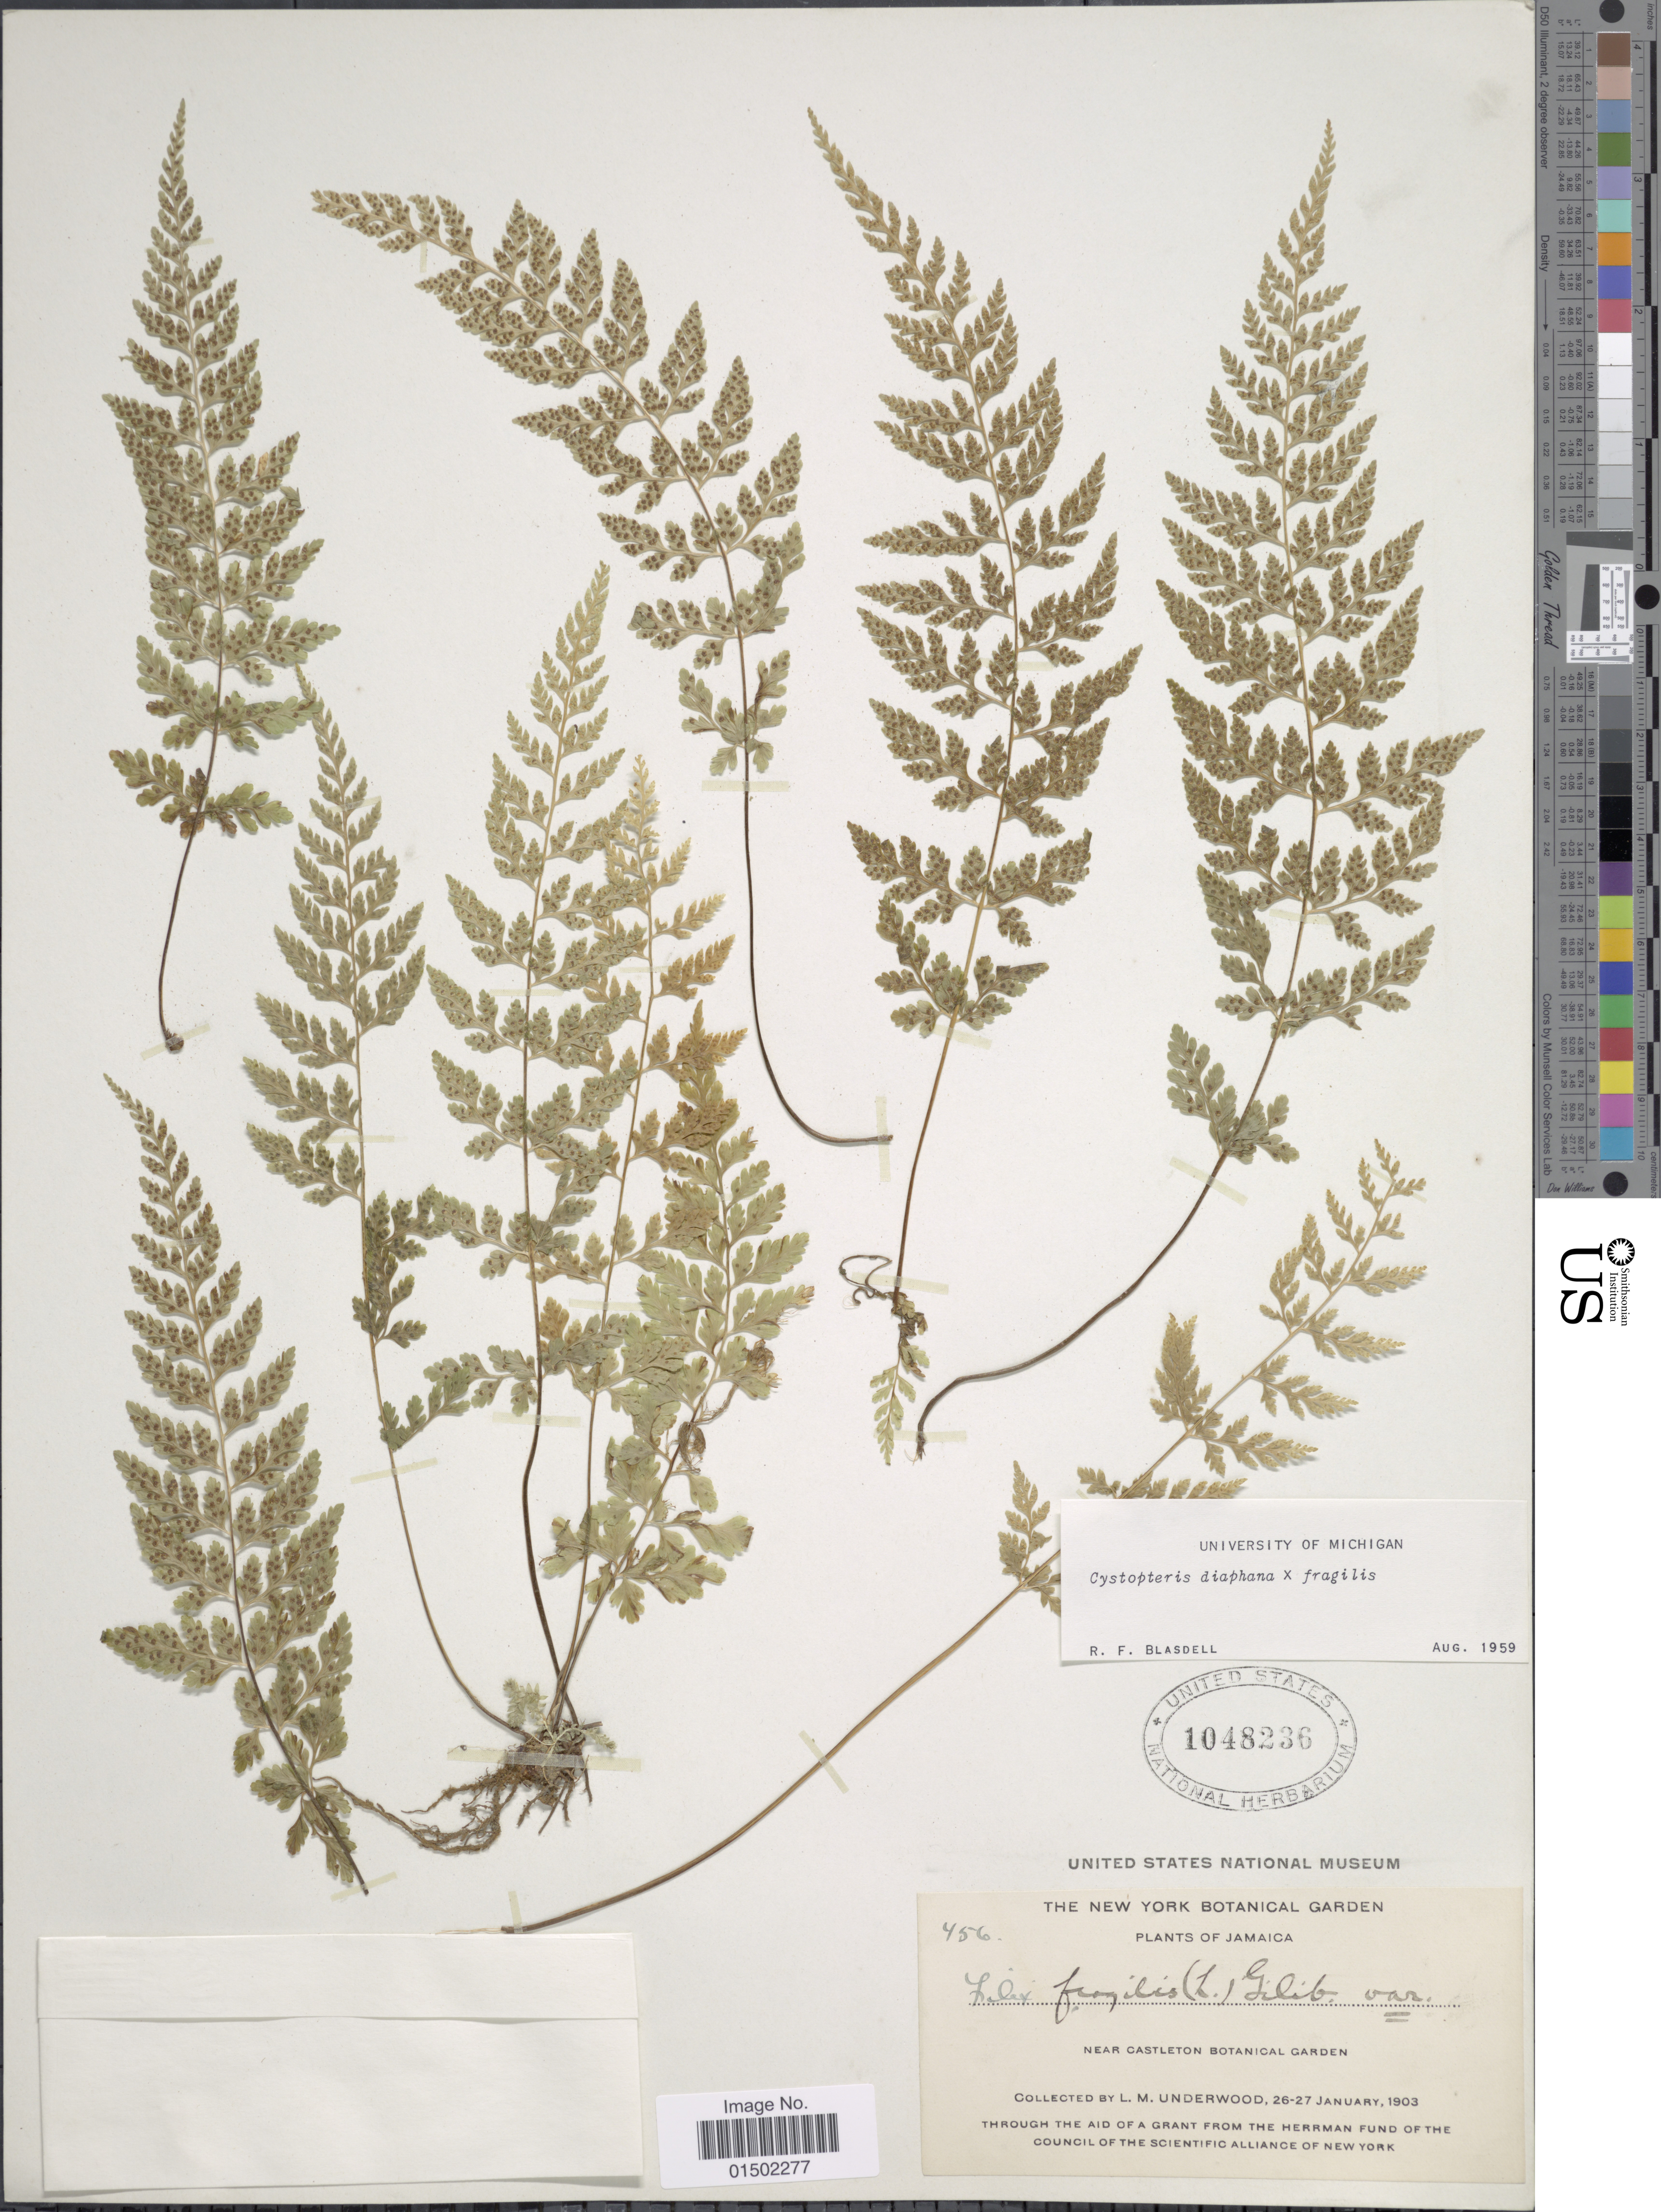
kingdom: Plantae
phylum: Tracheophyta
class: Polypodiopsida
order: Polypodiales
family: Cystopteridaceae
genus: Cystopteris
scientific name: Cystopteris diaphana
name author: (Bory) Blasdell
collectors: L. M. Underwood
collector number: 456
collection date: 1903-01-26/1903-01-27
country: Jamaica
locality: Near Castleton Botanical Garden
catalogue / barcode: US 1048236